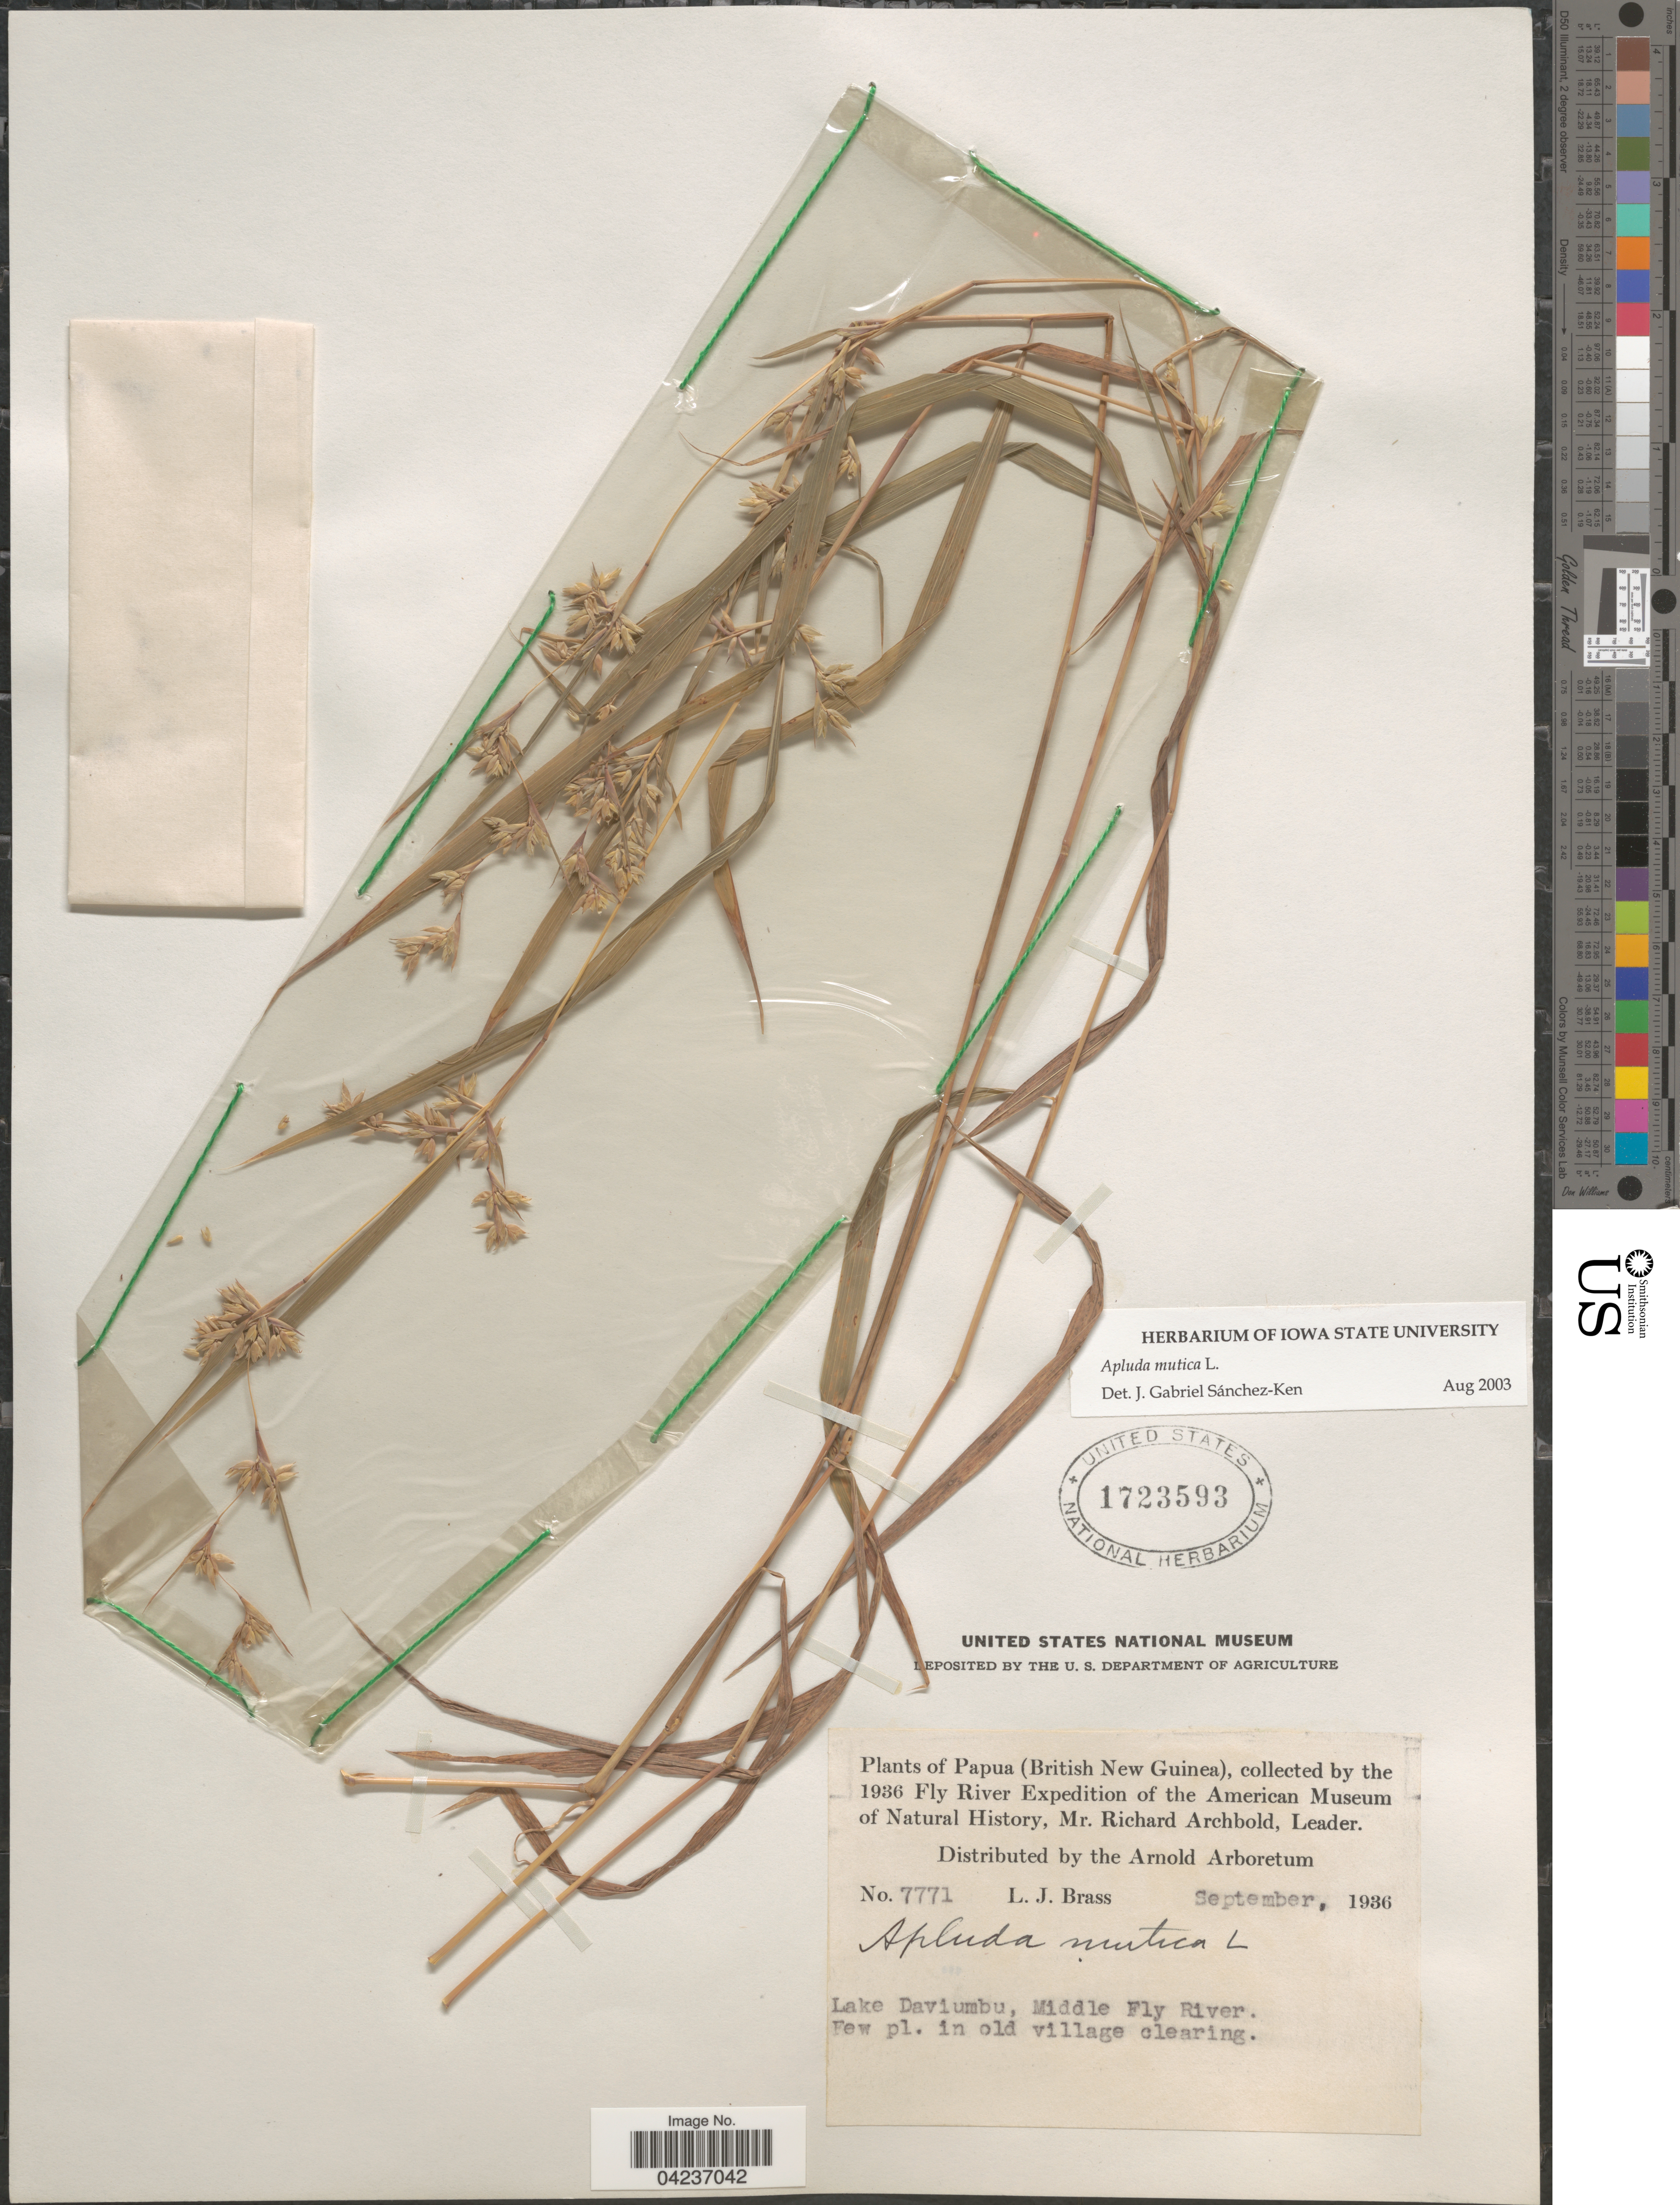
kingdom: Plantae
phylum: Tracheophyta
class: Liliopsida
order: Poales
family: Poaceae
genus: Apluda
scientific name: Apluda mutica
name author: L.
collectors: L. J. Brass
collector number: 7771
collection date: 1936-09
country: Papua New Guinea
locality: (British New Guinea). The 1936 Fly River Expedition of the American Museum of Natural History. Lake Daviumbu, Middle Fly River.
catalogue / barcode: US 1723593